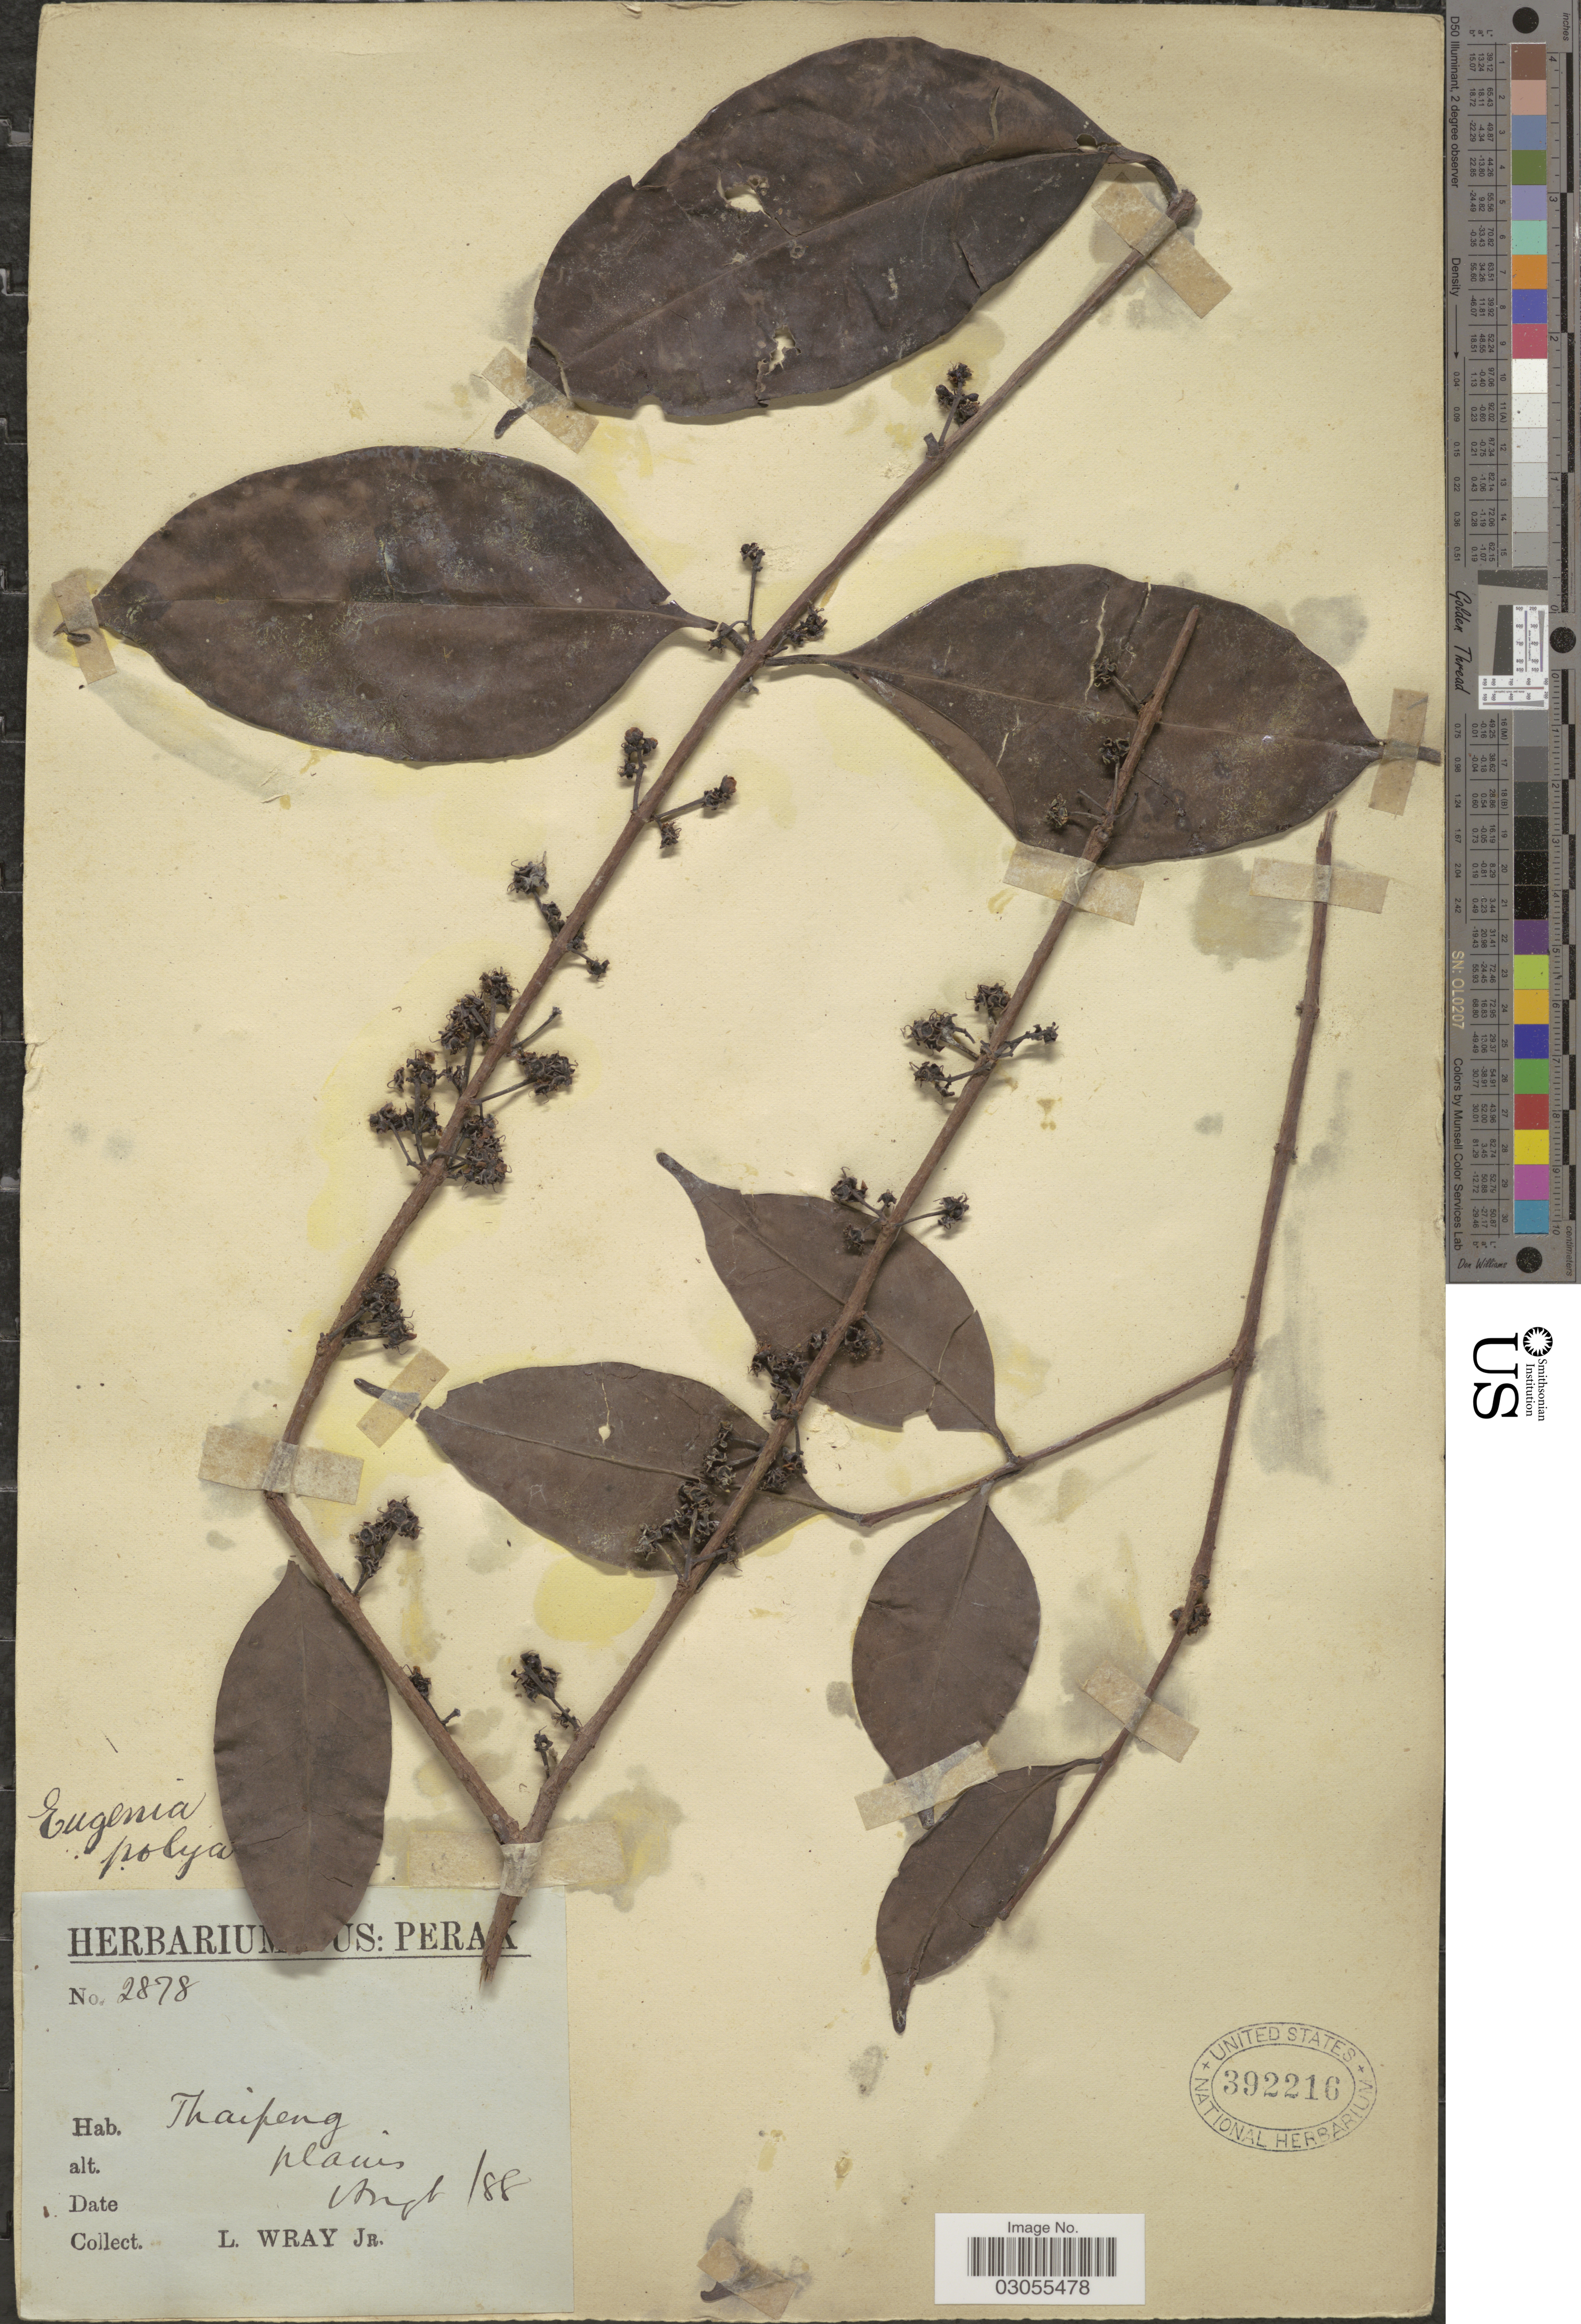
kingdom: Plantae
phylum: Tracheophyta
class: Magnoliopsida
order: Myrtales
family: Myrtaceae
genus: Syzygium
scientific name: Syzygium polyanthum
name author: (Wight) Walp.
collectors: L. Wray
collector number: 2878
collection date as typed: Transcribed d/m/y: /8/88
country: Malaysia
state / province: Perak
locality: Thaipeng.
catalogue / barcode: US 392216